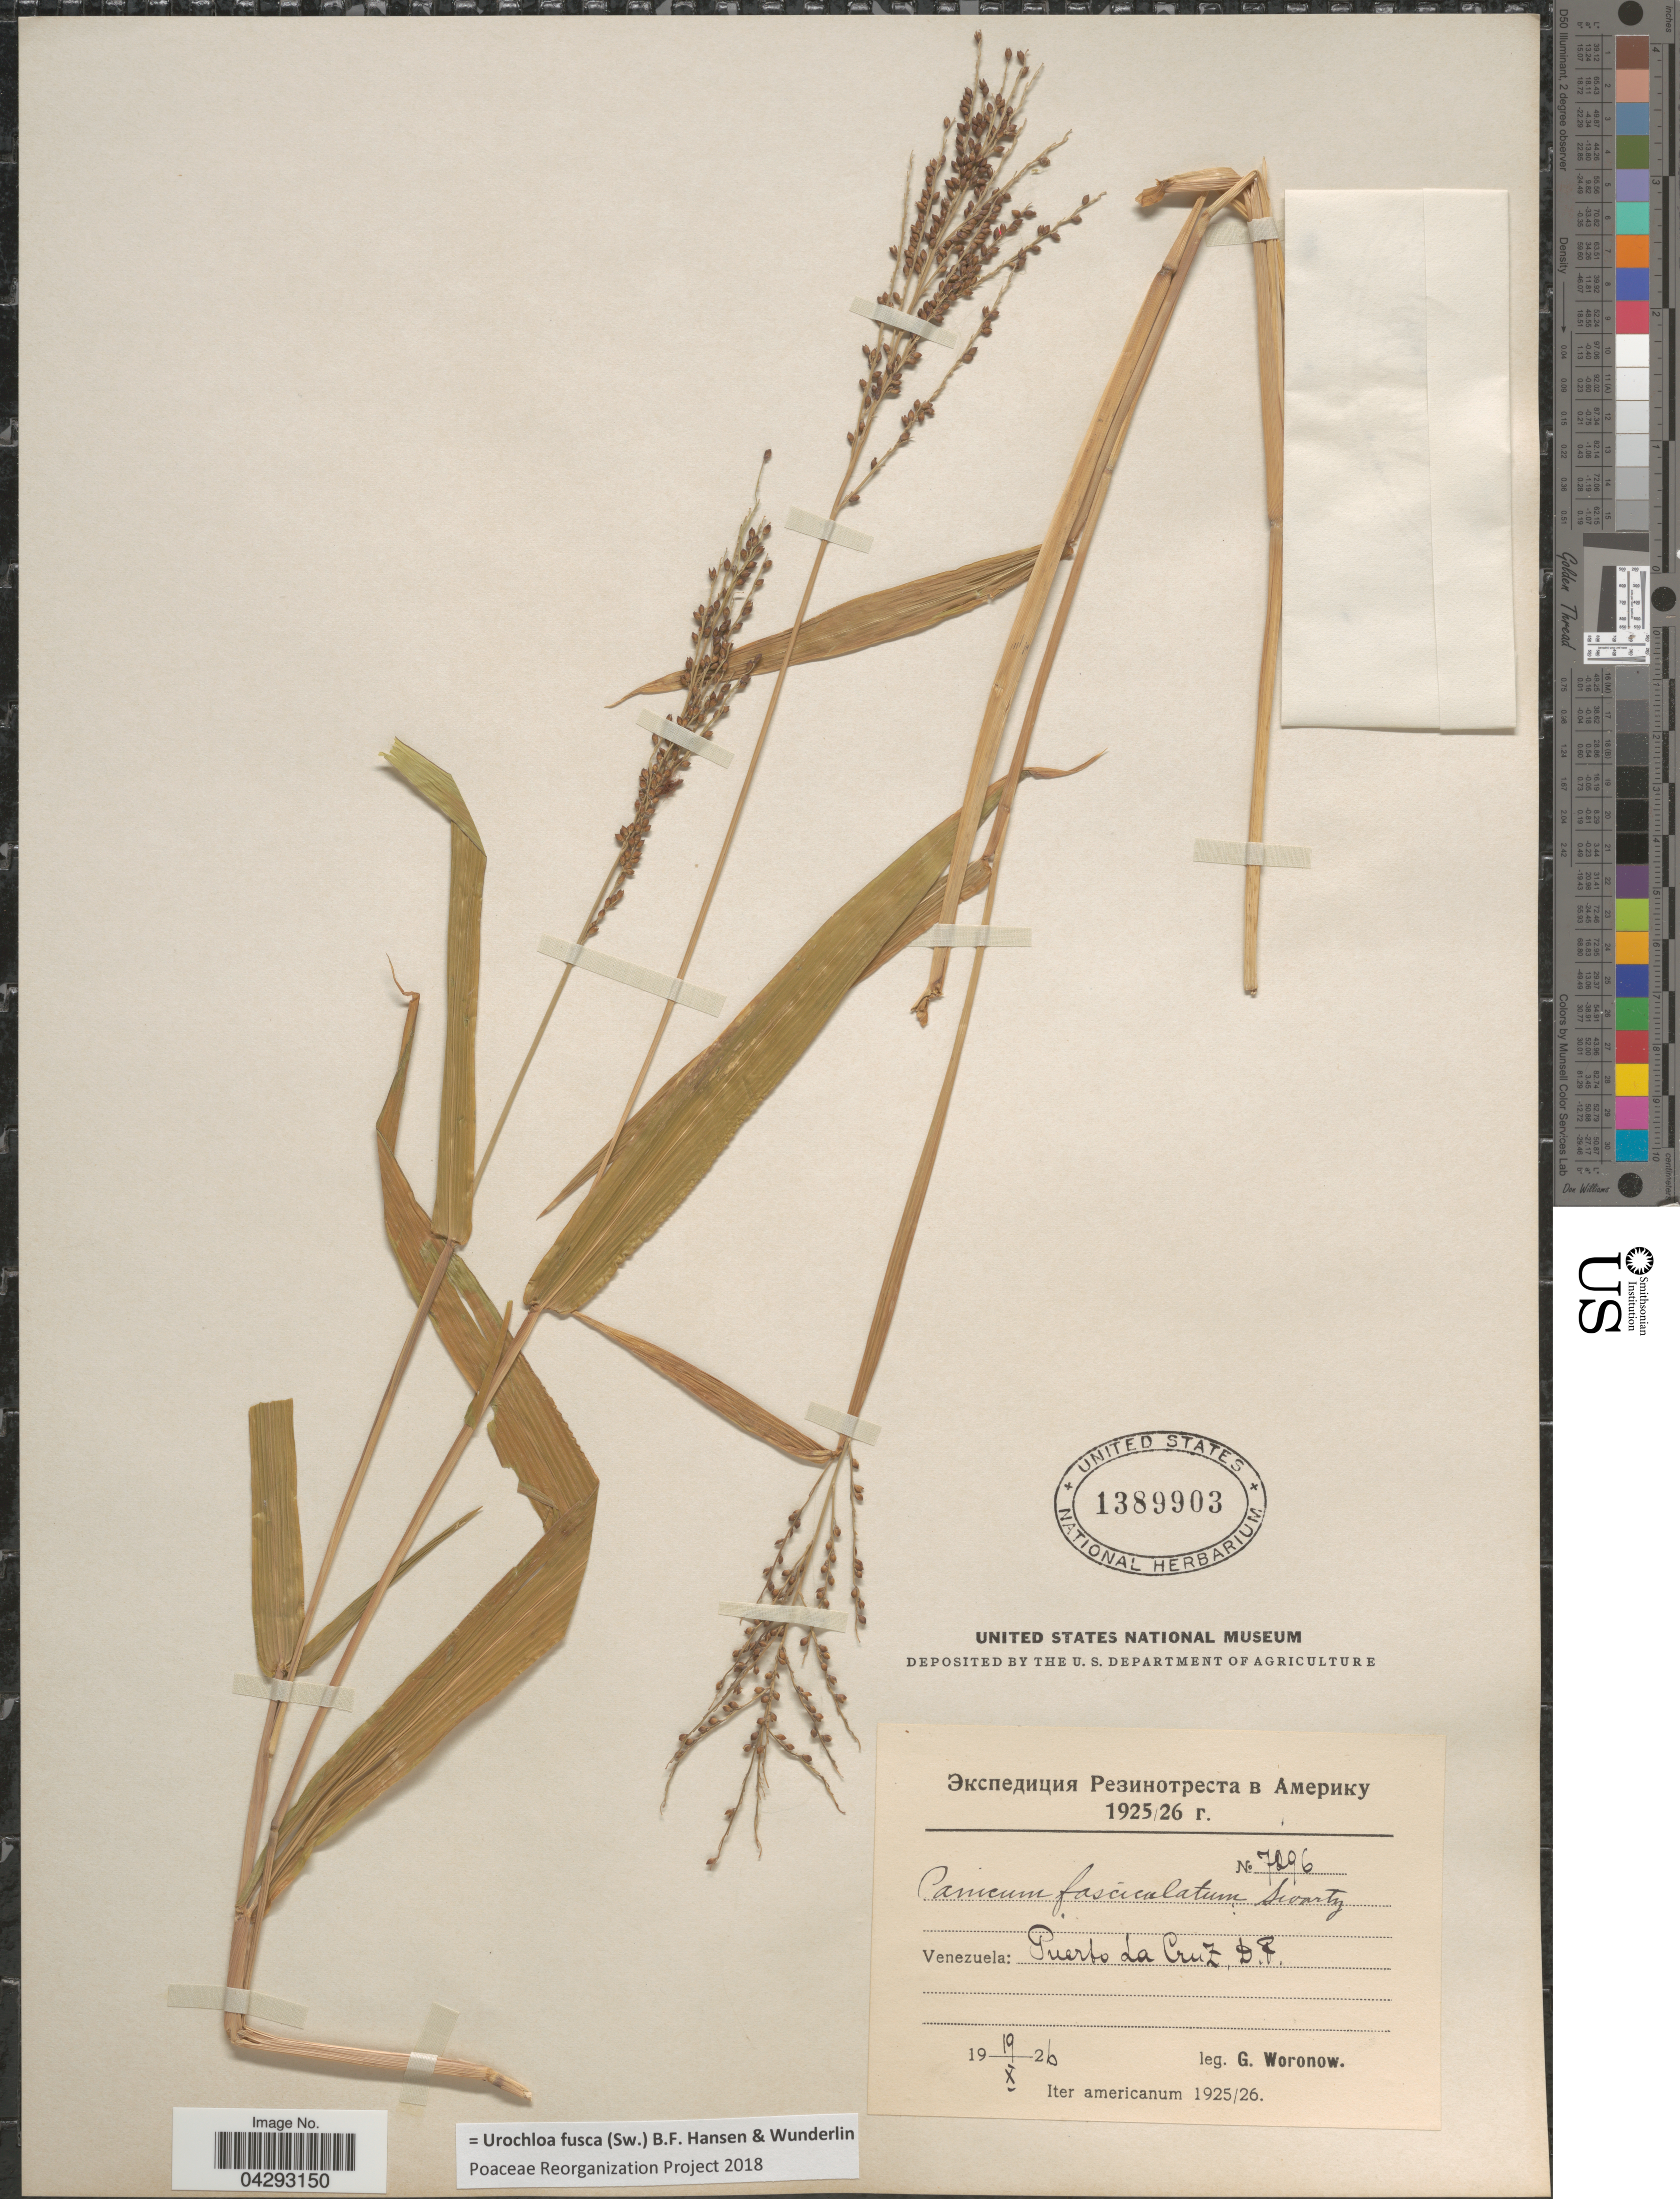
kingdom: Plantae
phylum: Tracheophyta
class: Liliopsida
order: Poales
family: Poaceae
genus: Urochloa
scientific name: Urochloa fusca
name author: (Sw.) B.F. Hansen & Wunderlin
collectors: G. Woronow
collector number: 7296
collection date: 1926-10-19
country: Venezuela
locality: Puerto La Cruz, D. F.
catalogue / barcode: US 1389903